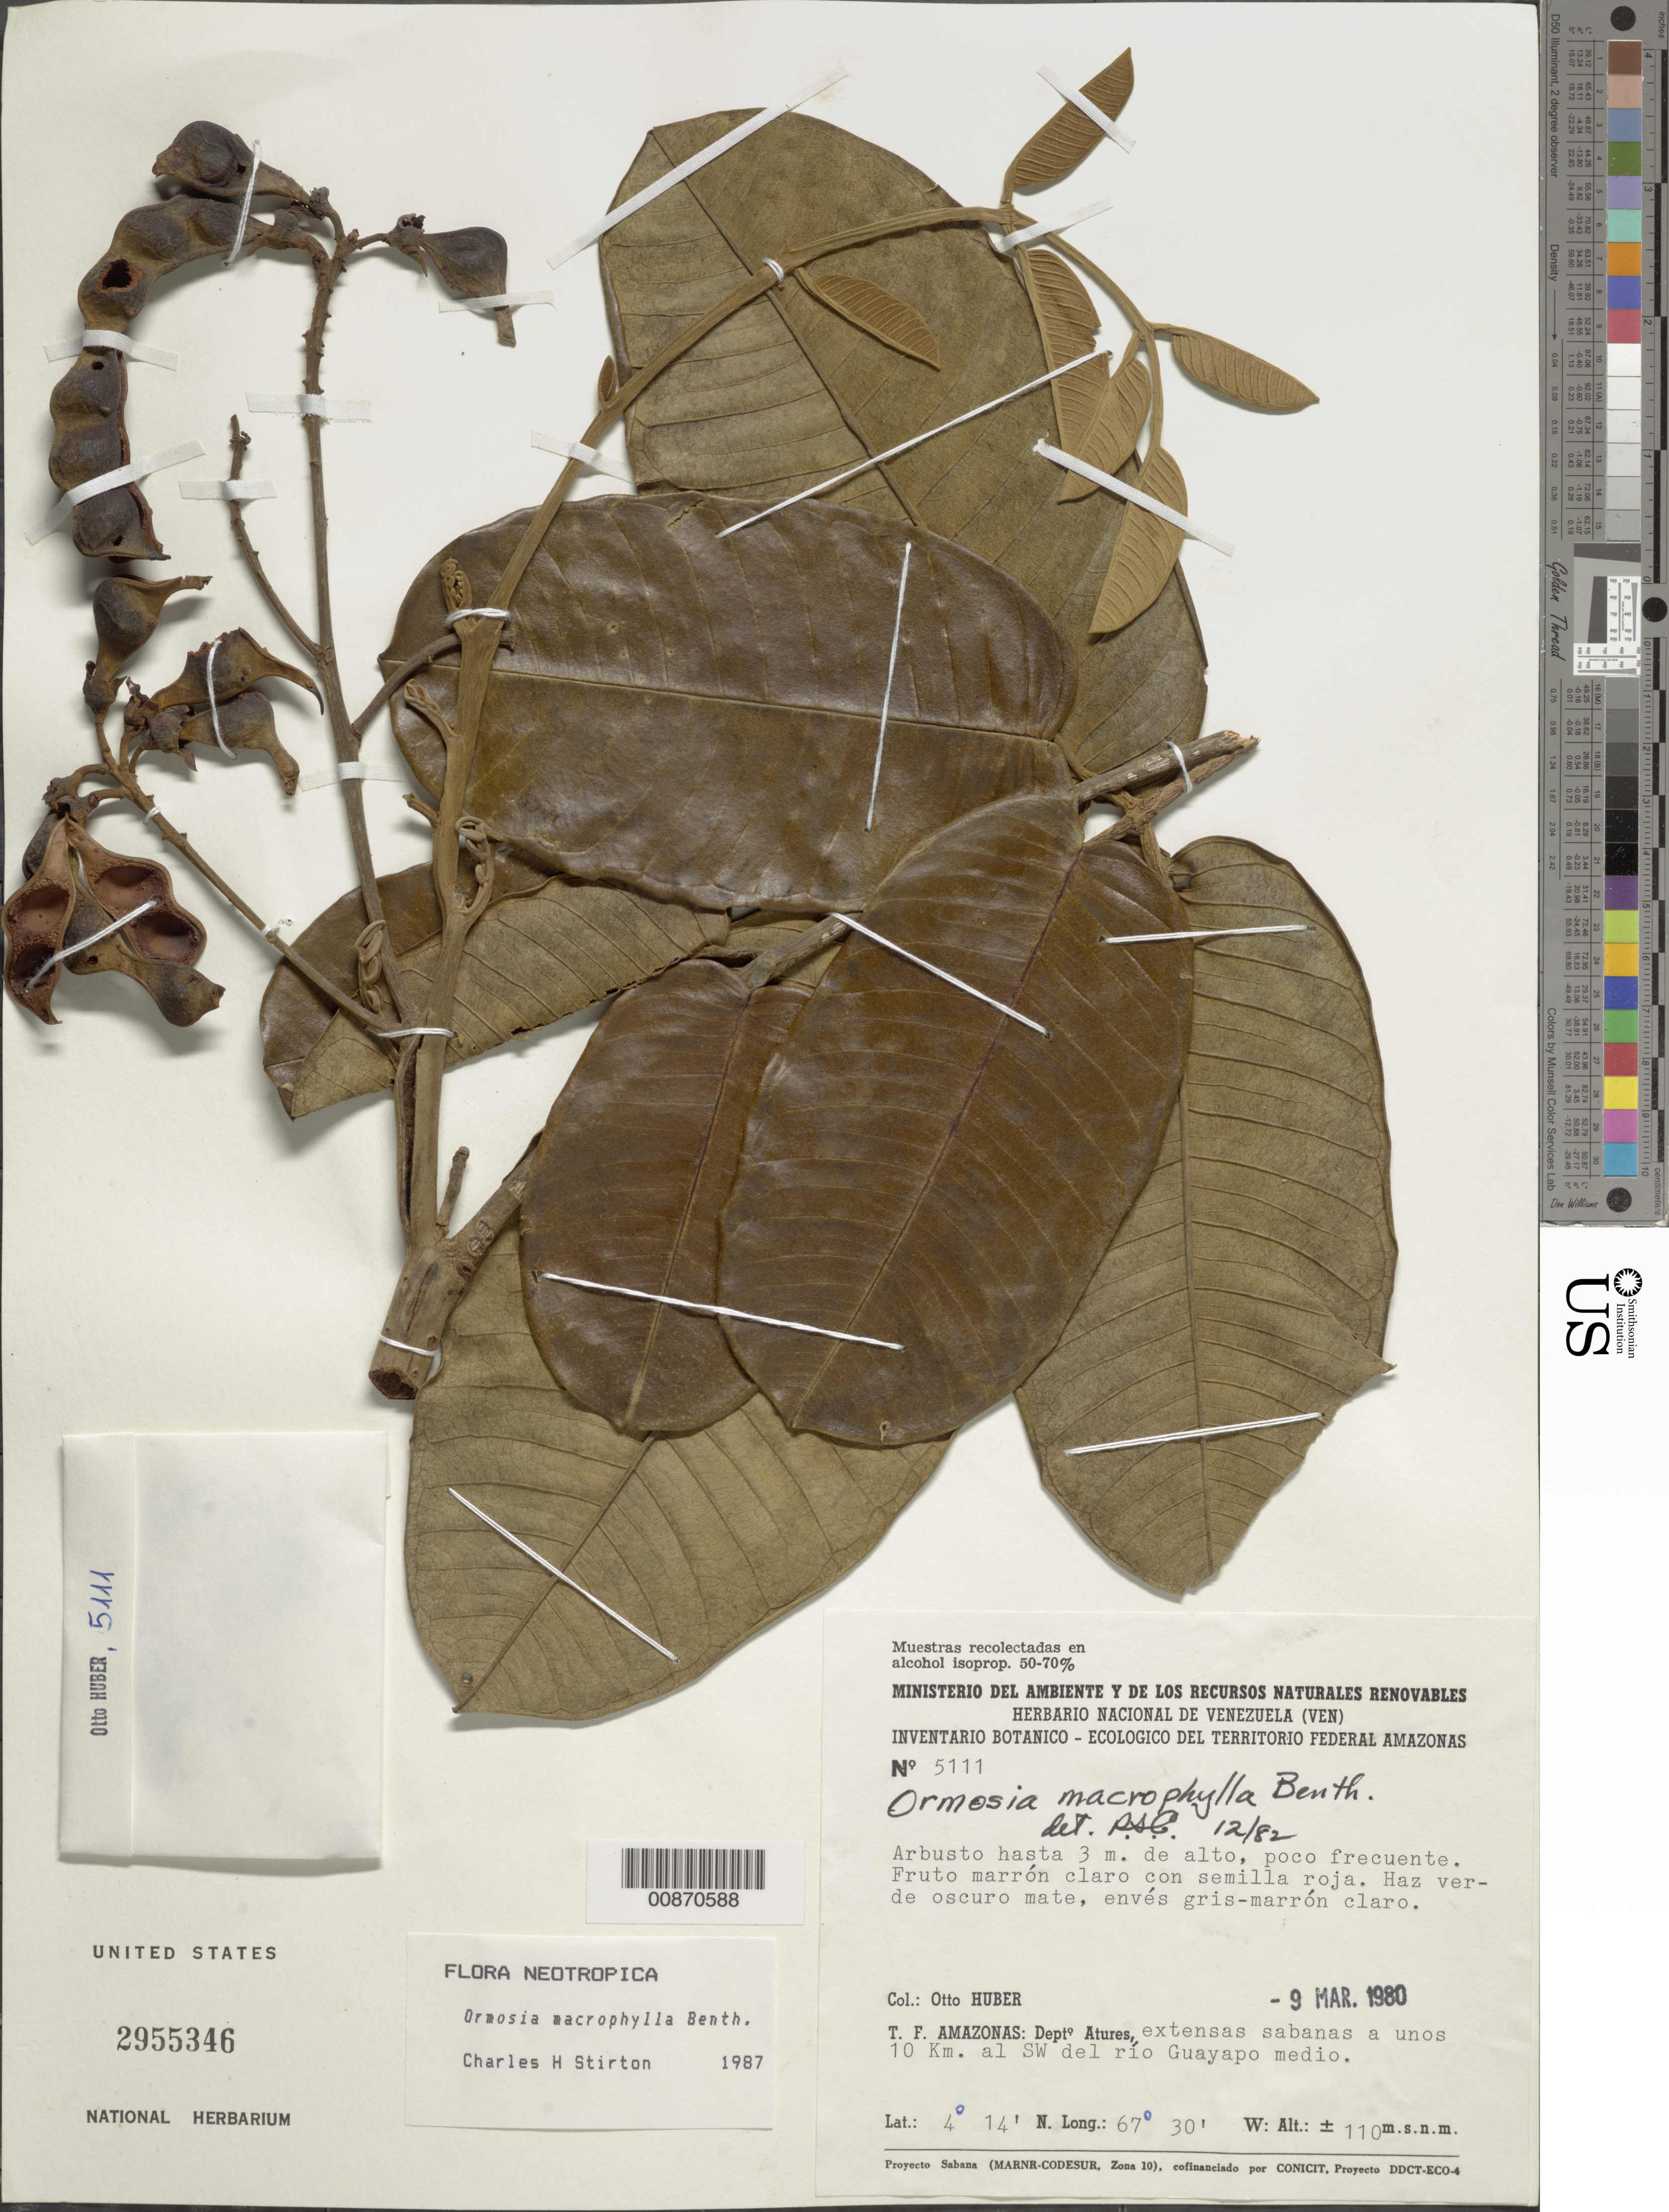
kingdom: Plantae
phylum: Tracheophyta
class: Magnoliopsida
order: Fabales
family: Fabaceae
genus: Ormosia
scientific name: Ormosia macrophylla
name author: Benth.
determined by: Stirton, Charles H.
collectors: O. Huber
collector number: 5111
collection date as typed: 9-Mar-80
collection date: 1980-03-09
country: Venezuela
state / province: Amazonas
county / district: Atures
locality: Río Guayapo medio; 10 km al SW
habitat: Extensas sabanas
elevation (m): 110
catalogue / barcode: US 2955346